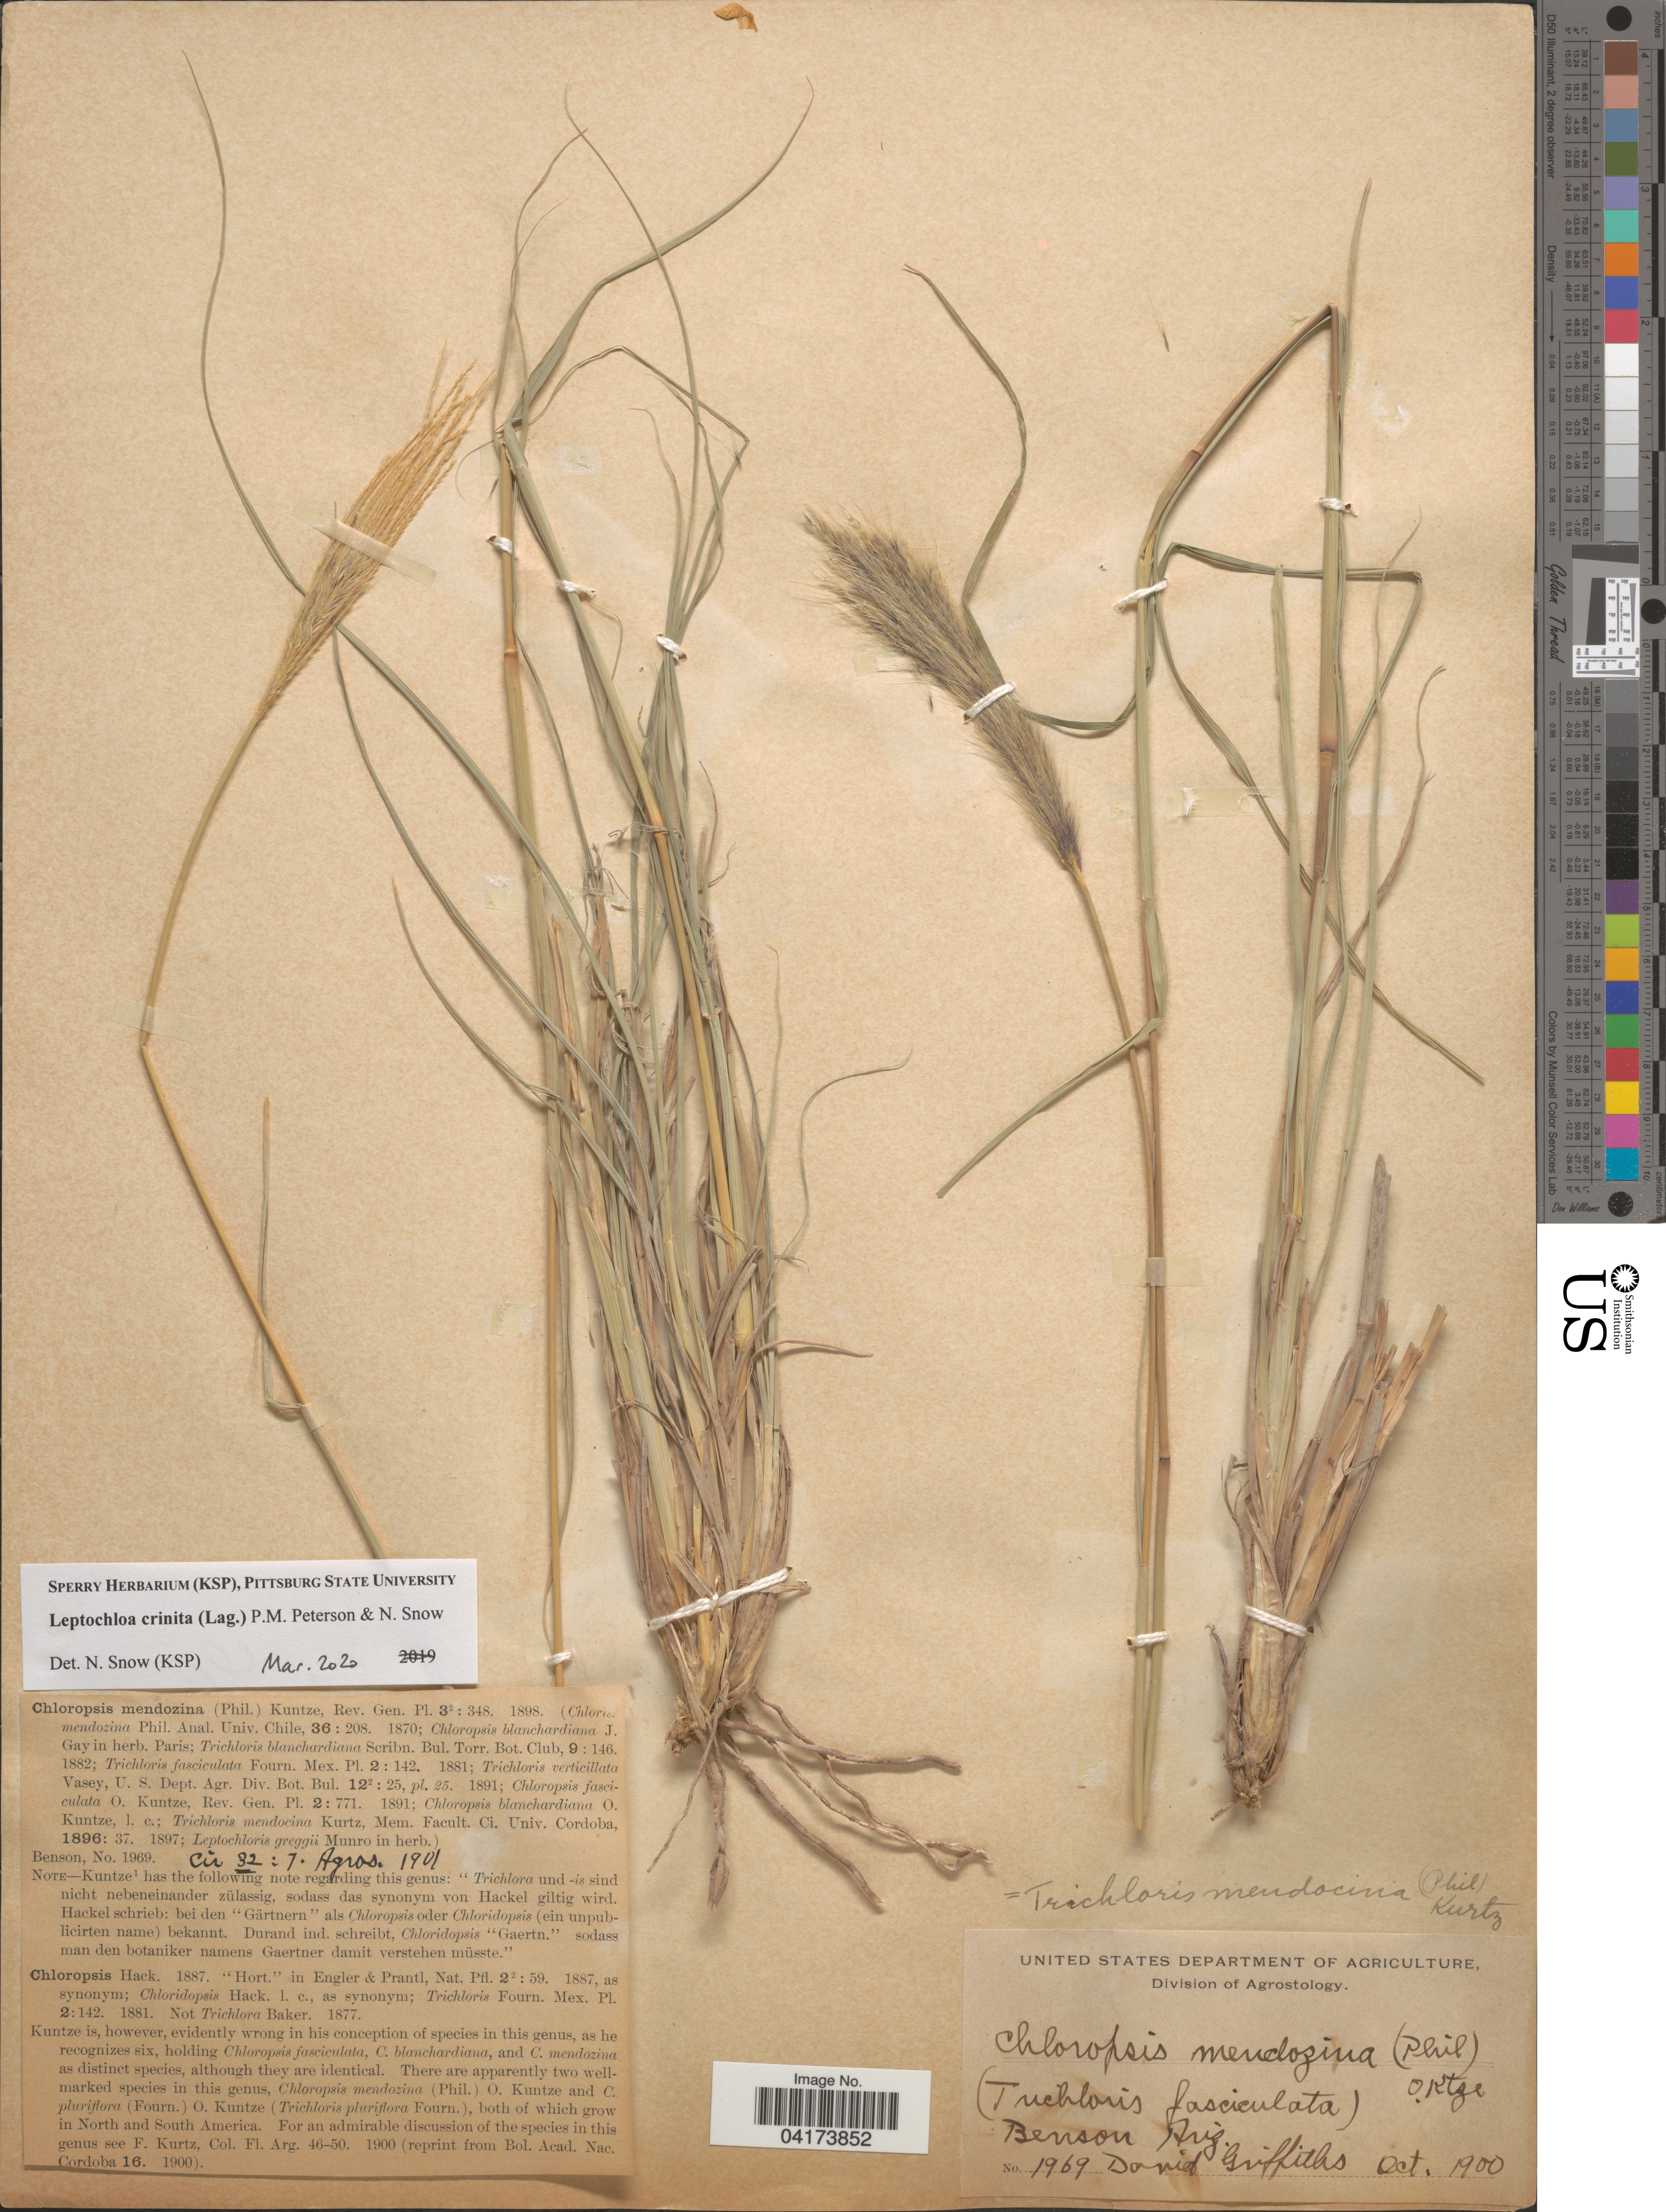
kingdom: Plantae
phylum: Tracheophyta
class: Liliopsida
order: Poales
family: Poaceae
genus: Leptochloa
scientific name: Leptochloa crinita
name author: (Lag.) P.M. Peterson & N. Snow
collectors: D. Griffiths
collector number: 1969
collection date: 1900-10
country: United States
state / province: Arizona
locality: Benson.